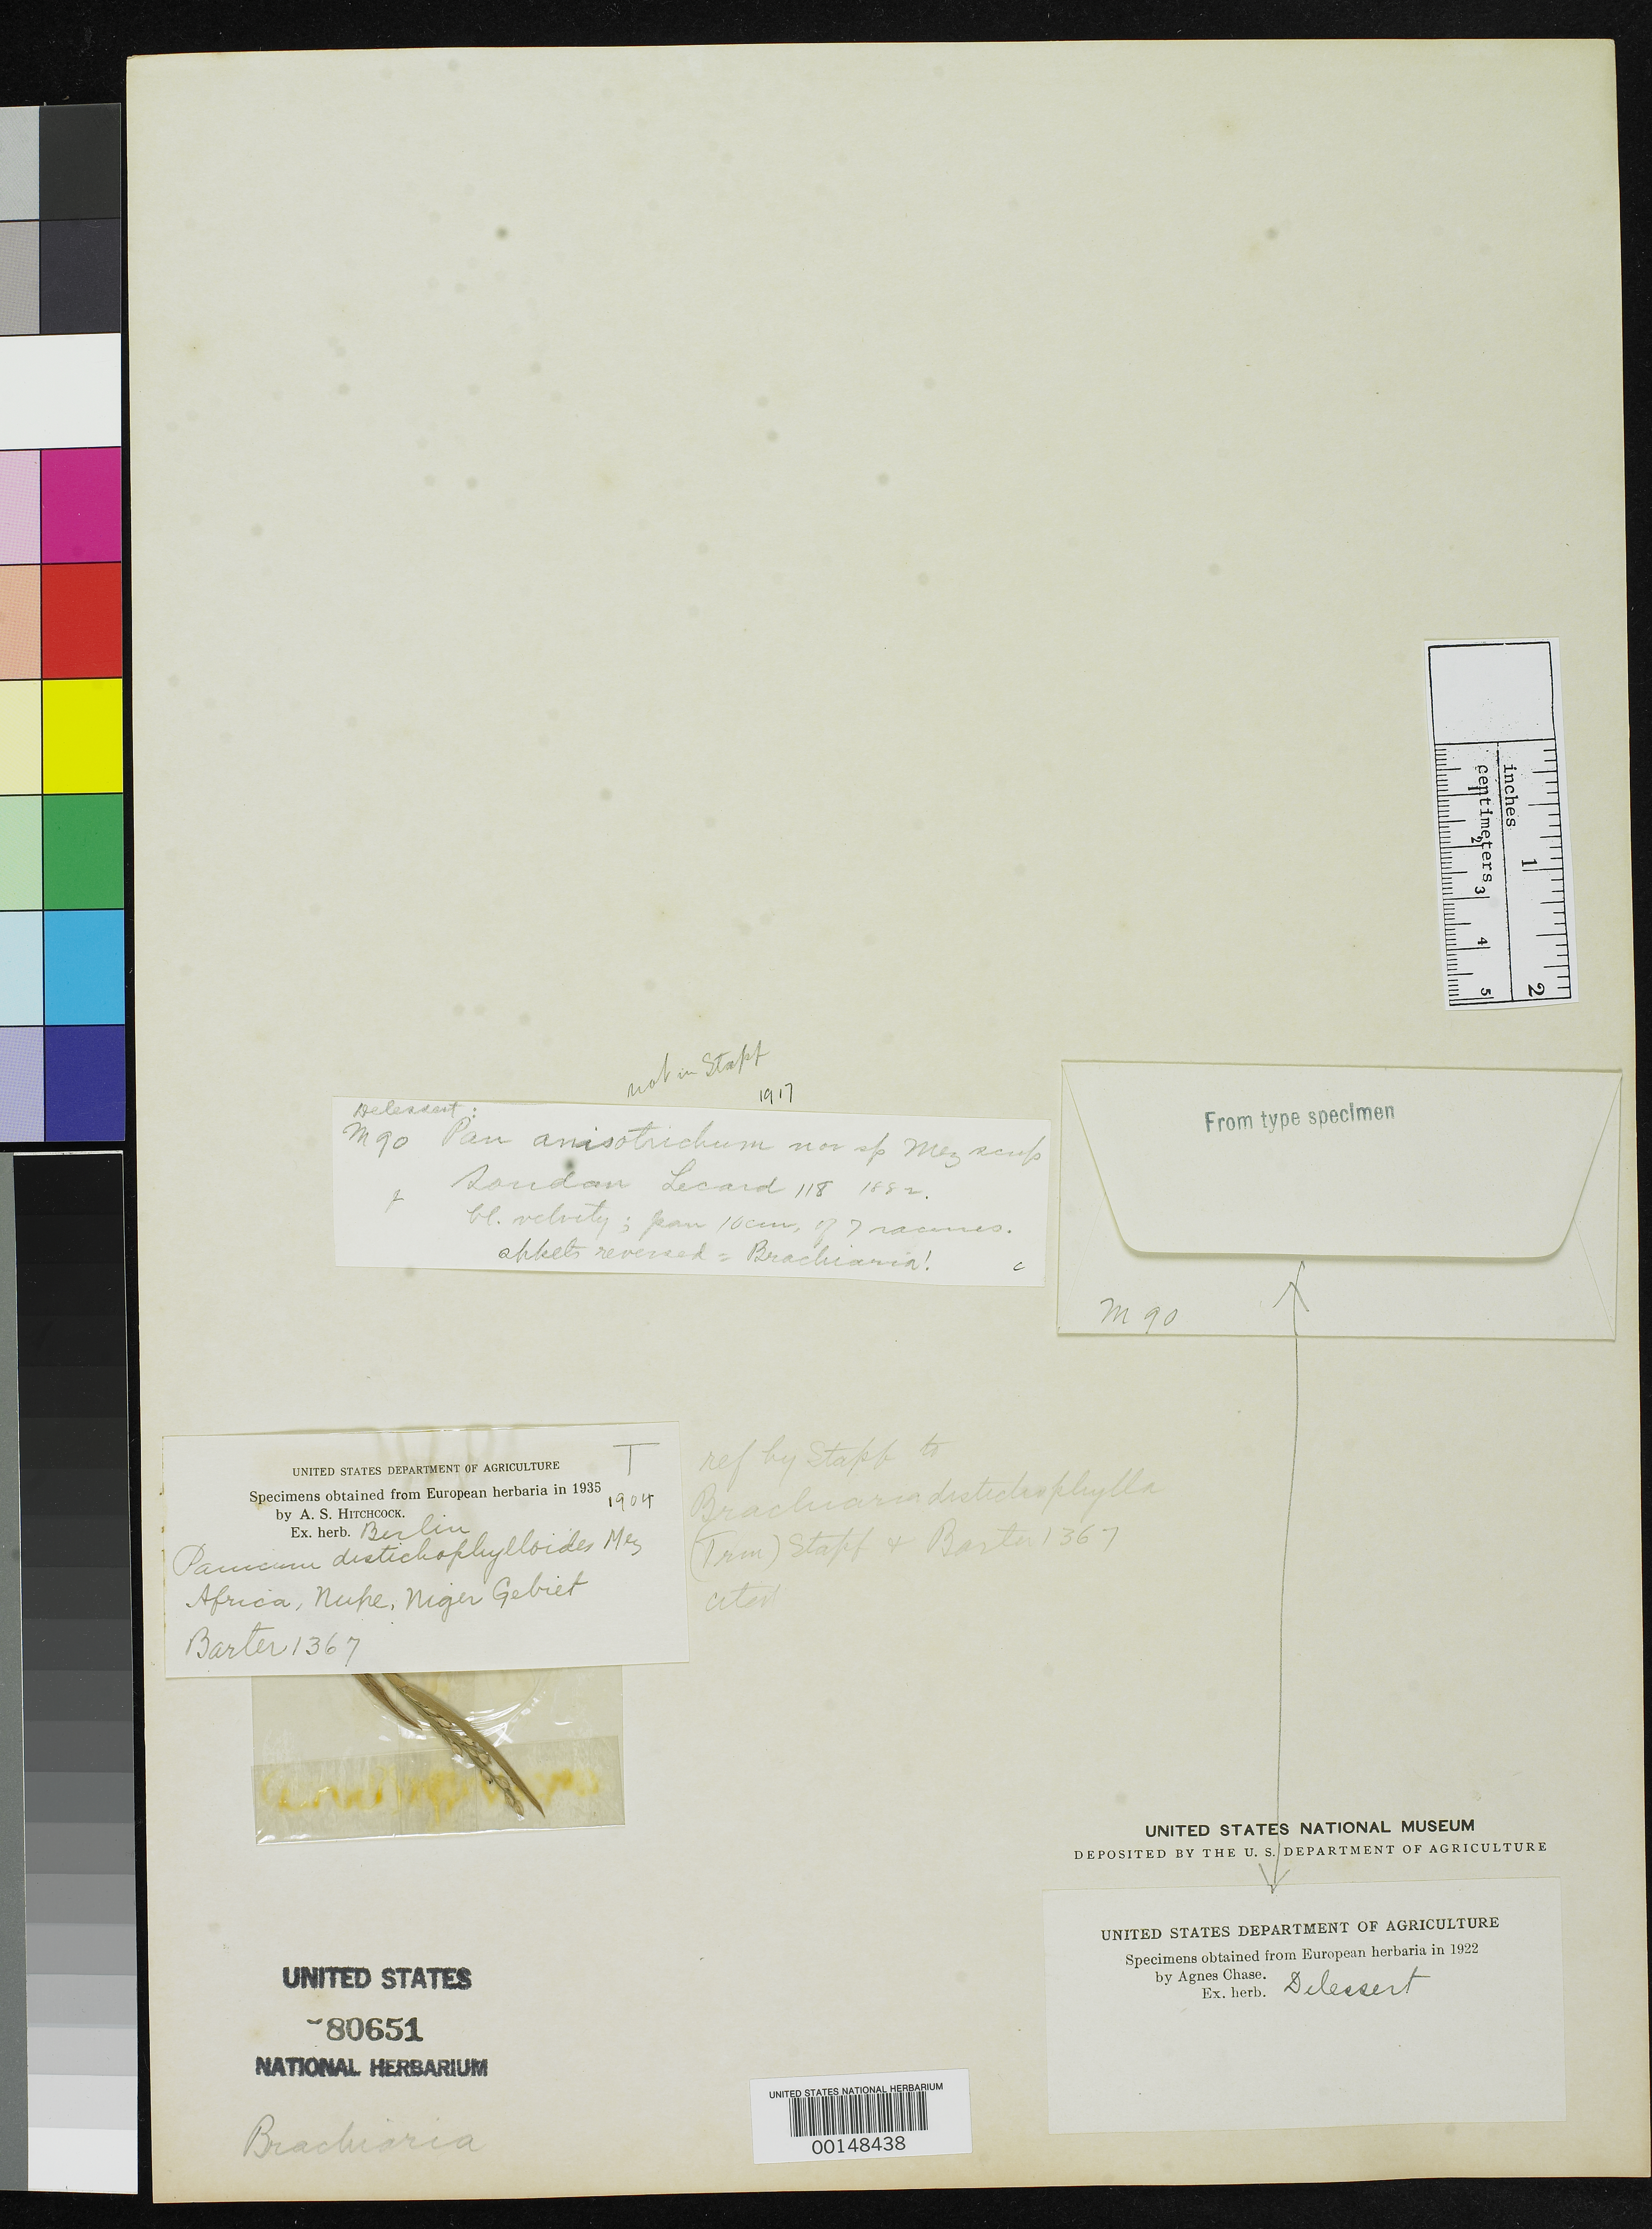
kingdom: Plantae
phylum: Tracheophyta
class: Liliopsida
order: Poales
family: Poaceae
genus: Panicum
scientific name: Panicum distichophylloides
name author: Mez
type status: Type Fragment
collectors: C. Barter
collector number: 1367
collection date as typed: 1858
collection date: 1858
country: Niger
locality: Nupe.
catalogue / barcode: US 80651